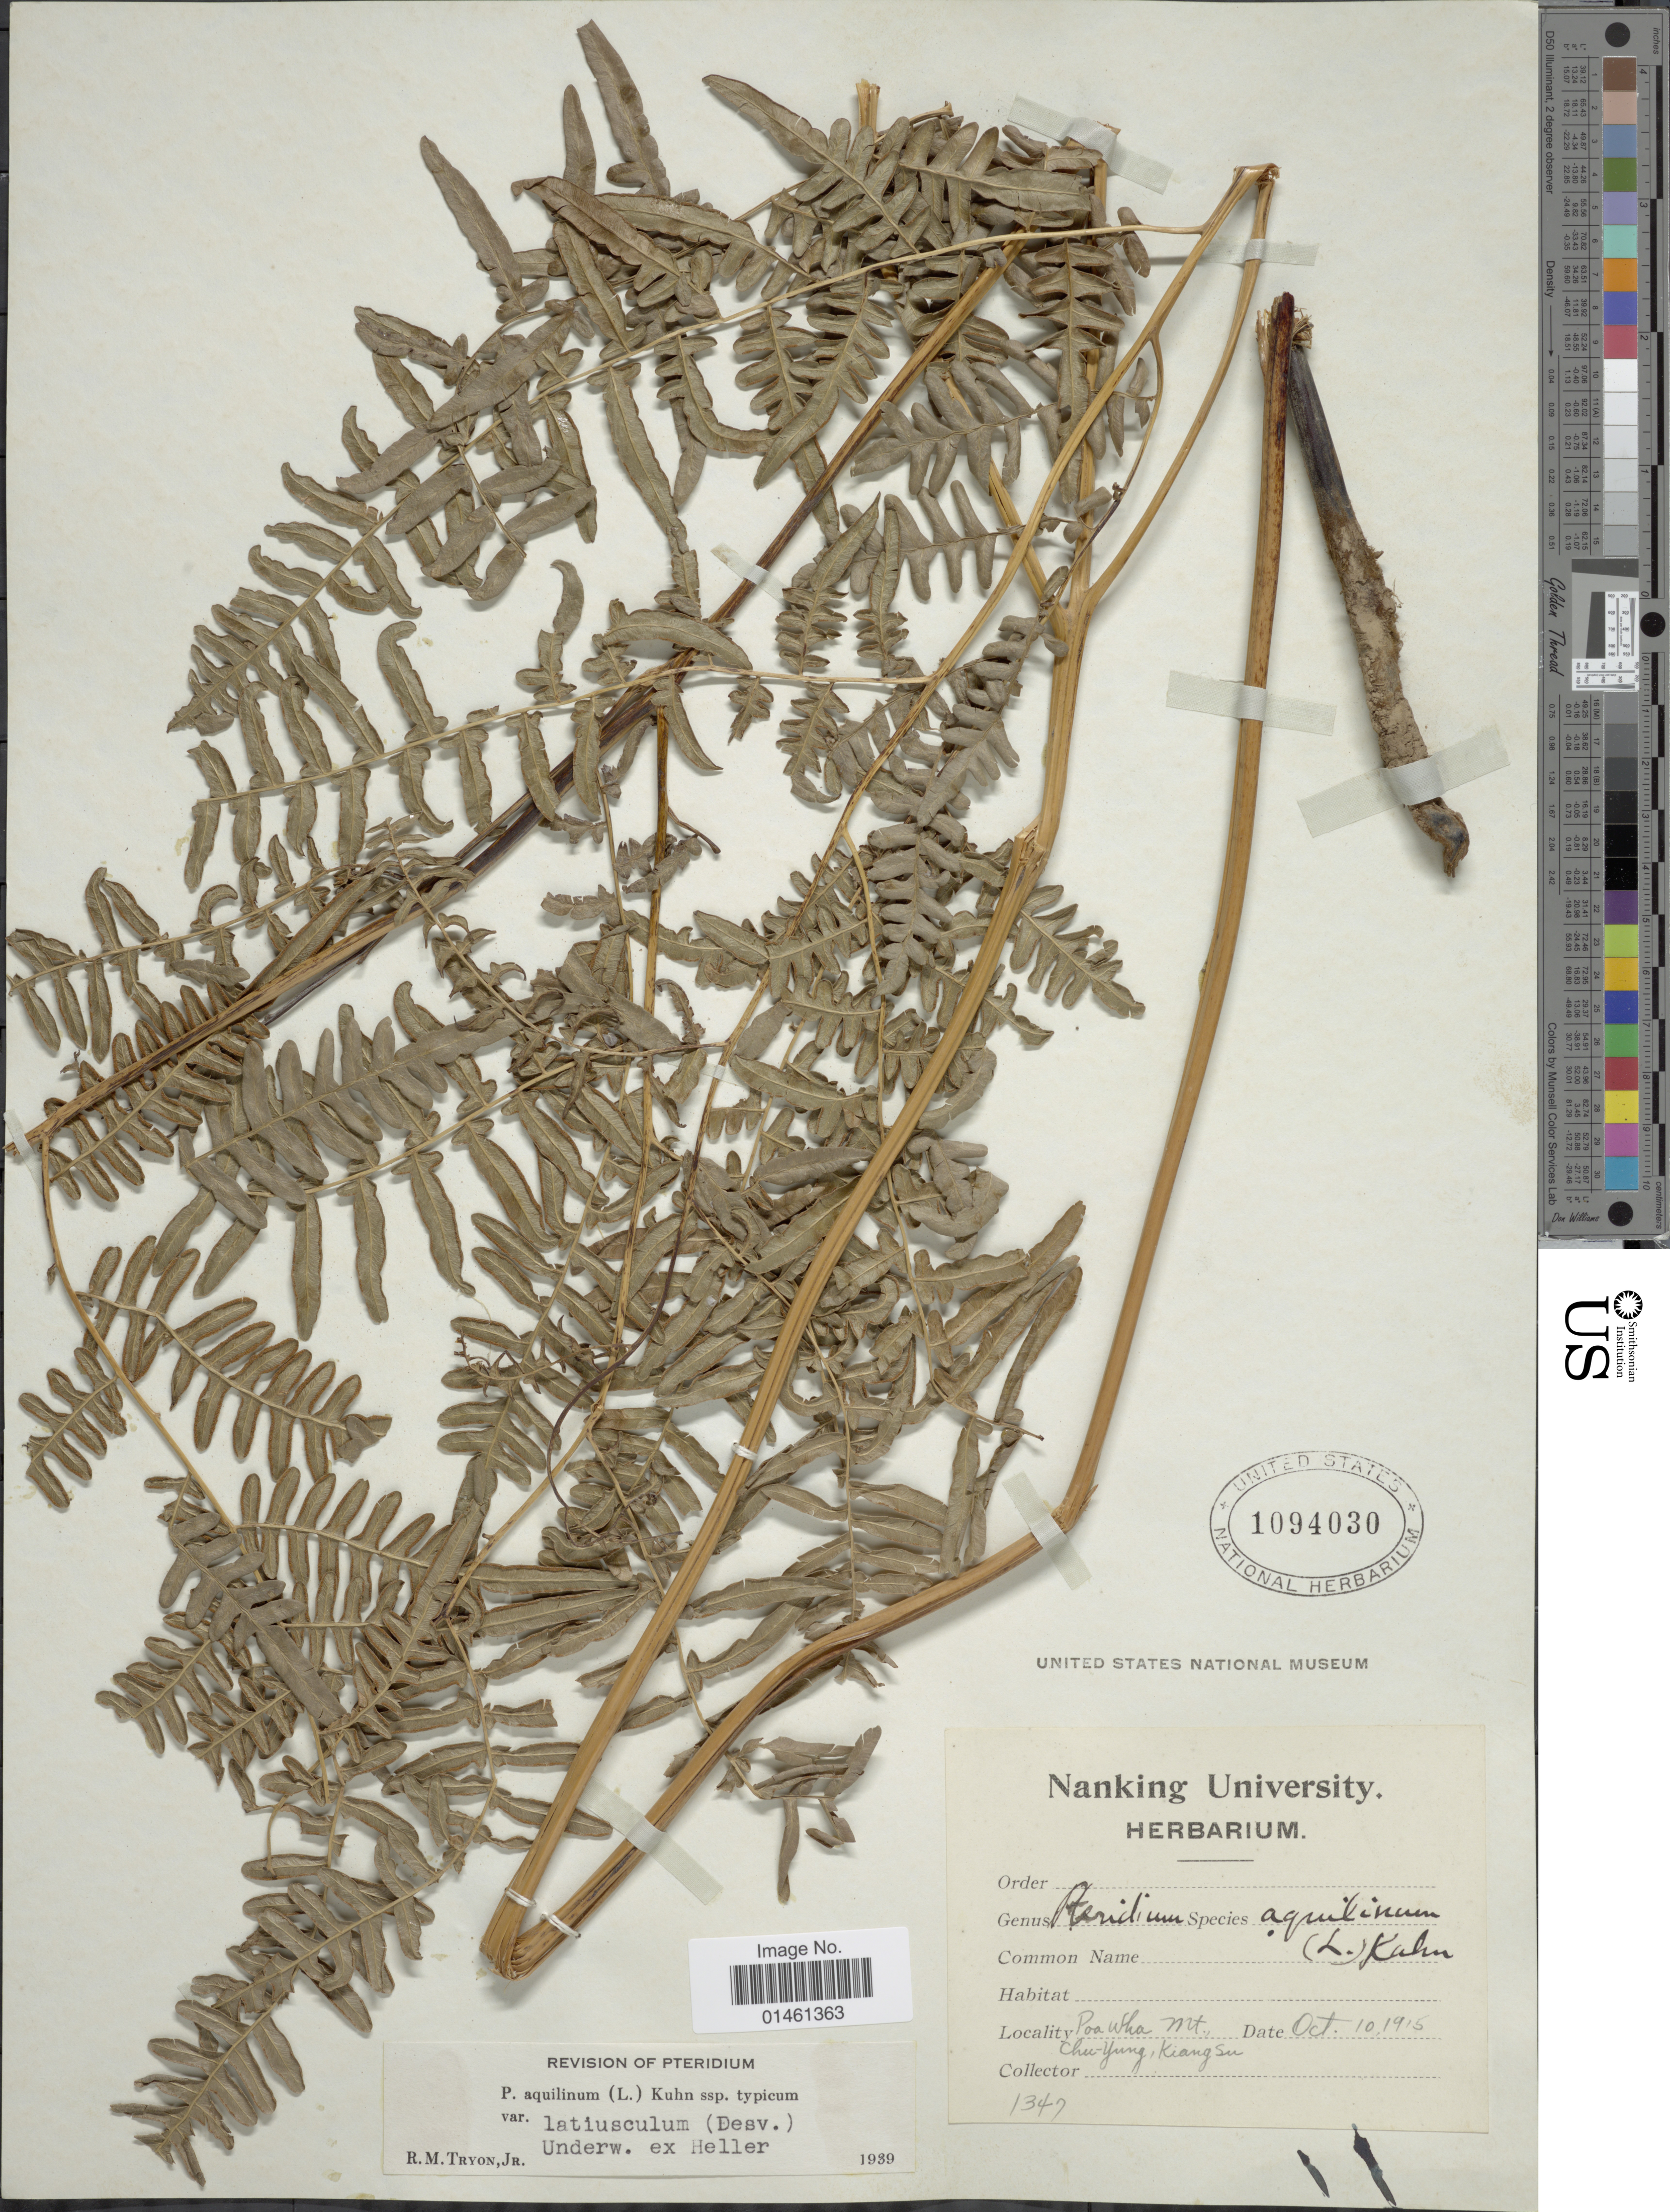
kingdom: Plantae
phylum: Tracheophyta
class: Polypodiopsida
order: Polypodiales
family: Dennstaedtiaceae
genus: Pteridium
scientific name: Pteridium aquilinum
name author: (L.) Kuhn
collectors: Nanking University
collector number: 1347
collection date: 1915-10-10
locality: Poa Wha Mt, Chu-Yung, Kiang Su.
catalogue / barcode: US 1094030